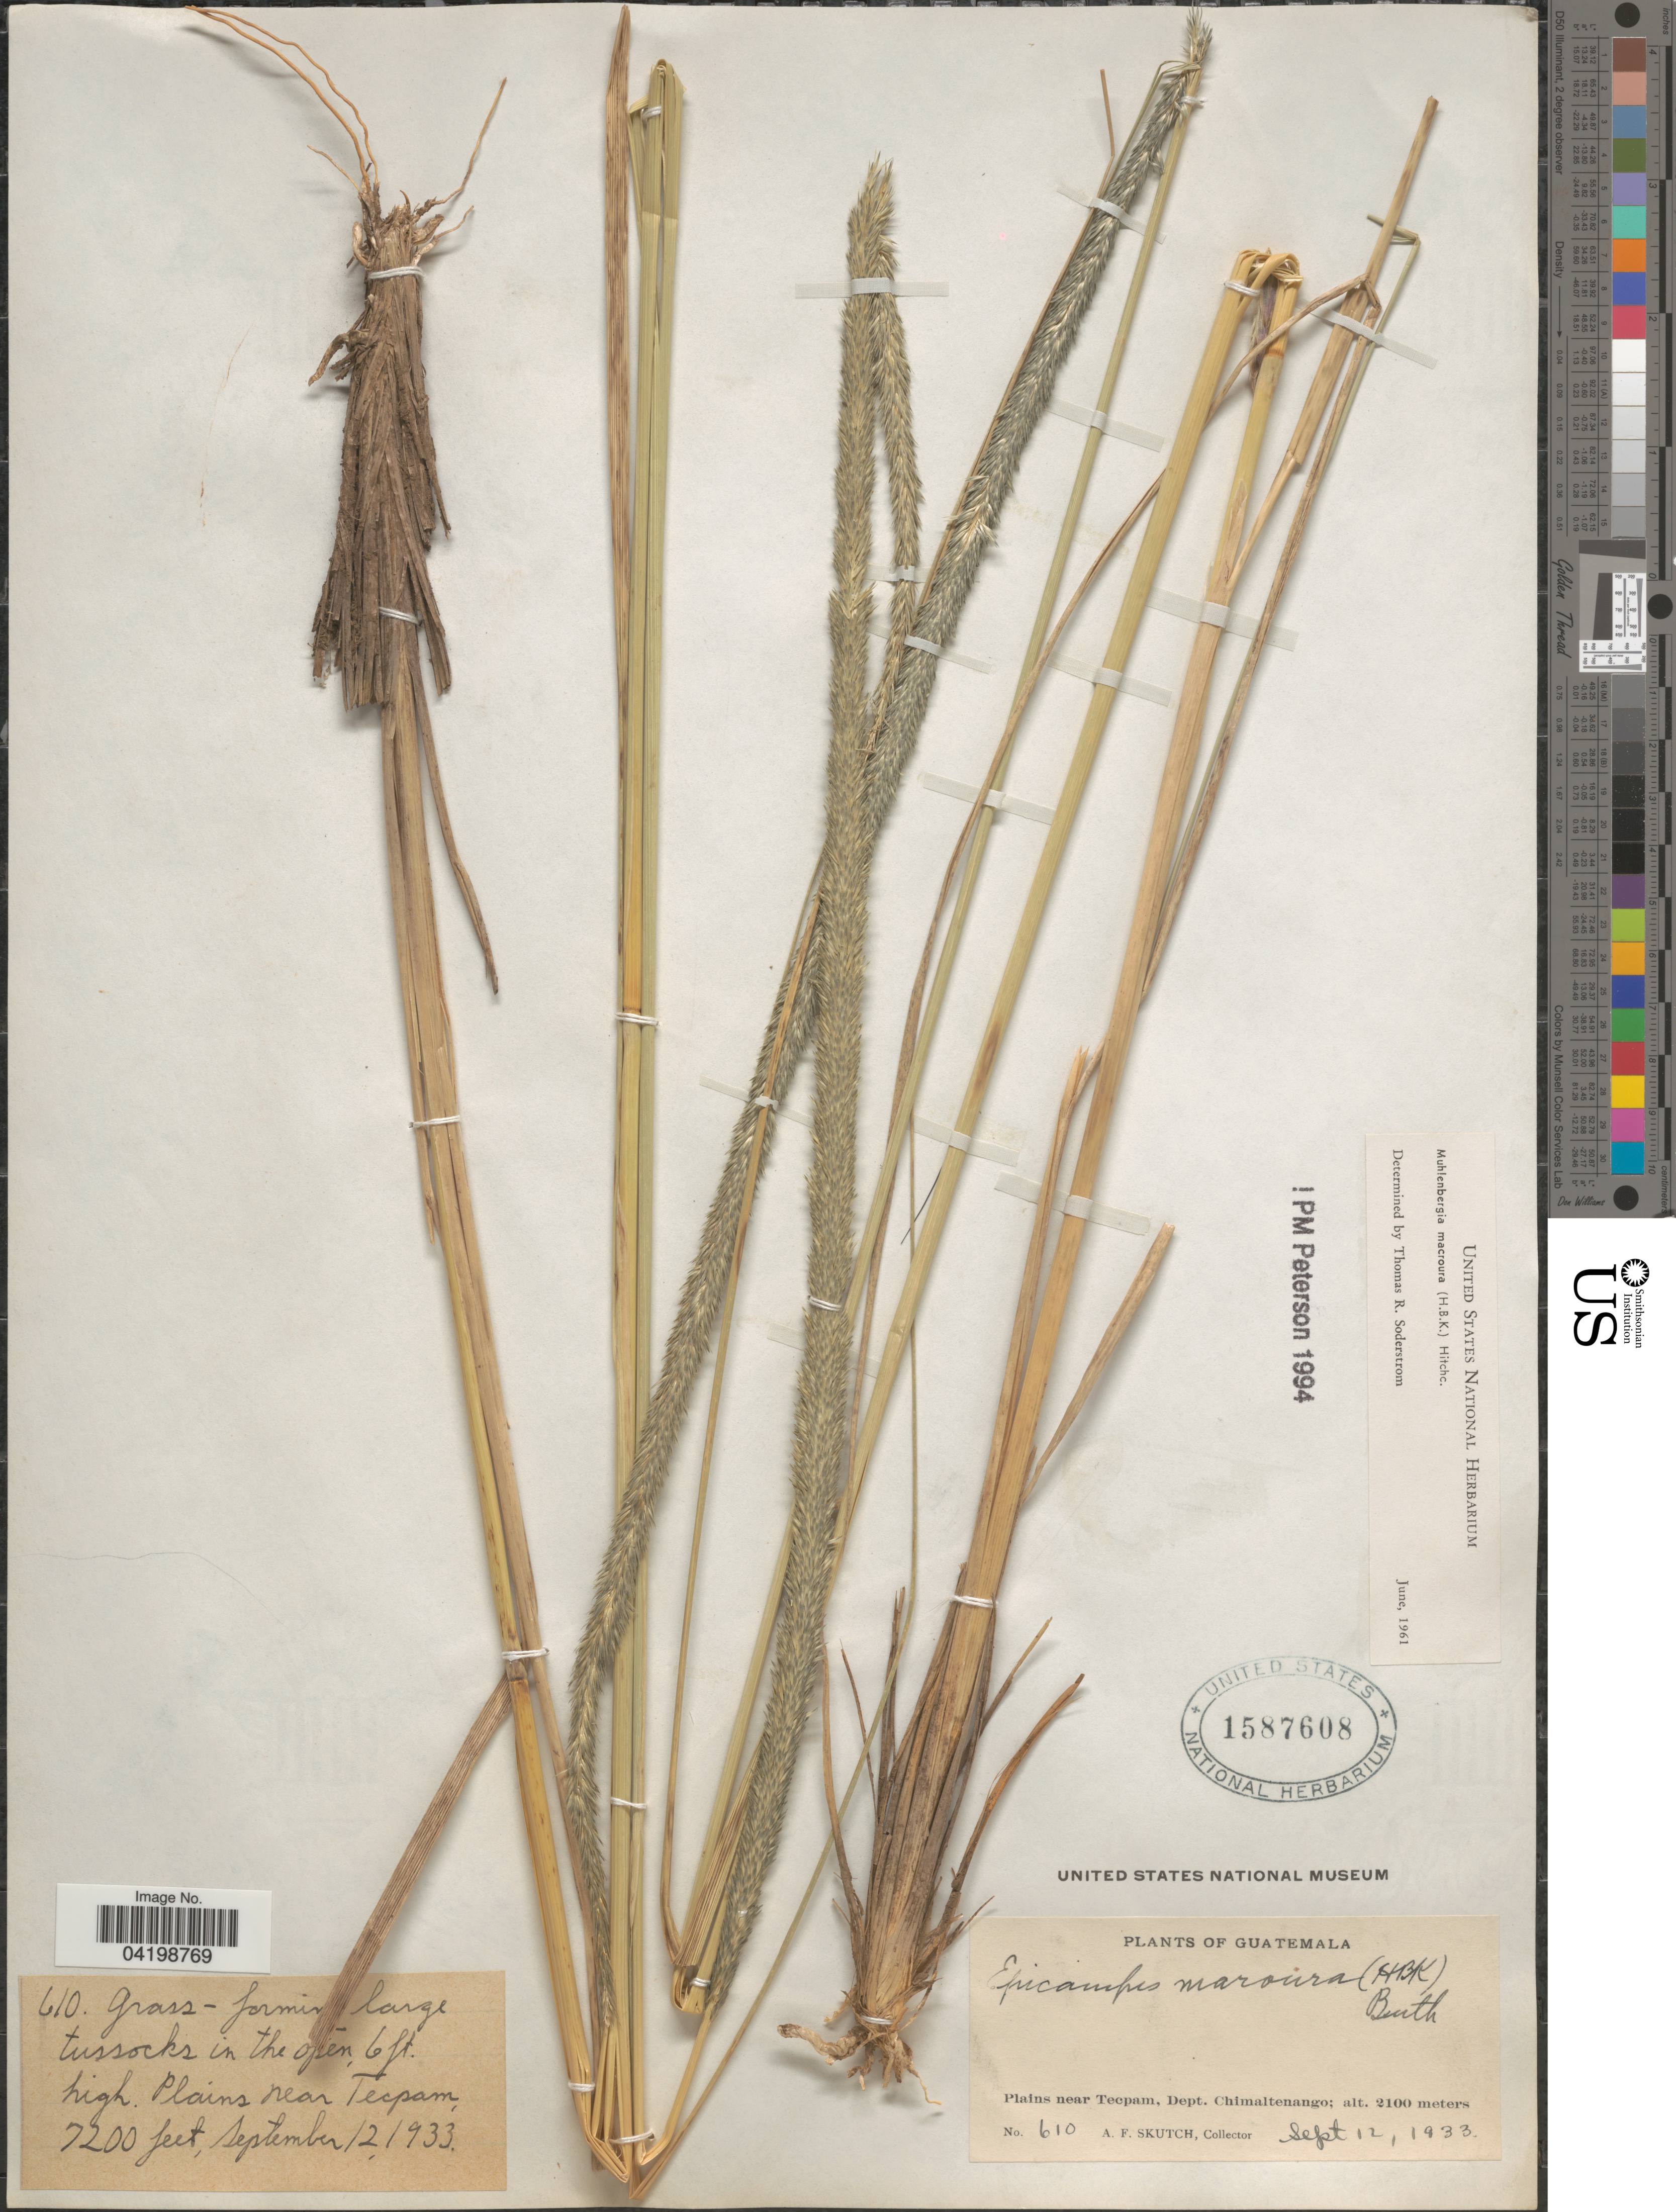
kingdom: Plantae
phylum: Tracheophyta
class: Liliopsida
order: Poales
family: Poaceae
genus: Muhlenbergia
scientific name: Muhlenbergia macroura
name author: (Kunth) Hitchc.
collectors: A. F. Skutch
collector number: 610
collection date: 1933-09-12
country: Guatemala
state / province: Chimaltenango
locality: Plains near Tecpam, Dept. Chimaltenango.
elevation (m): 2100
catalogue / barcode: US 1587608